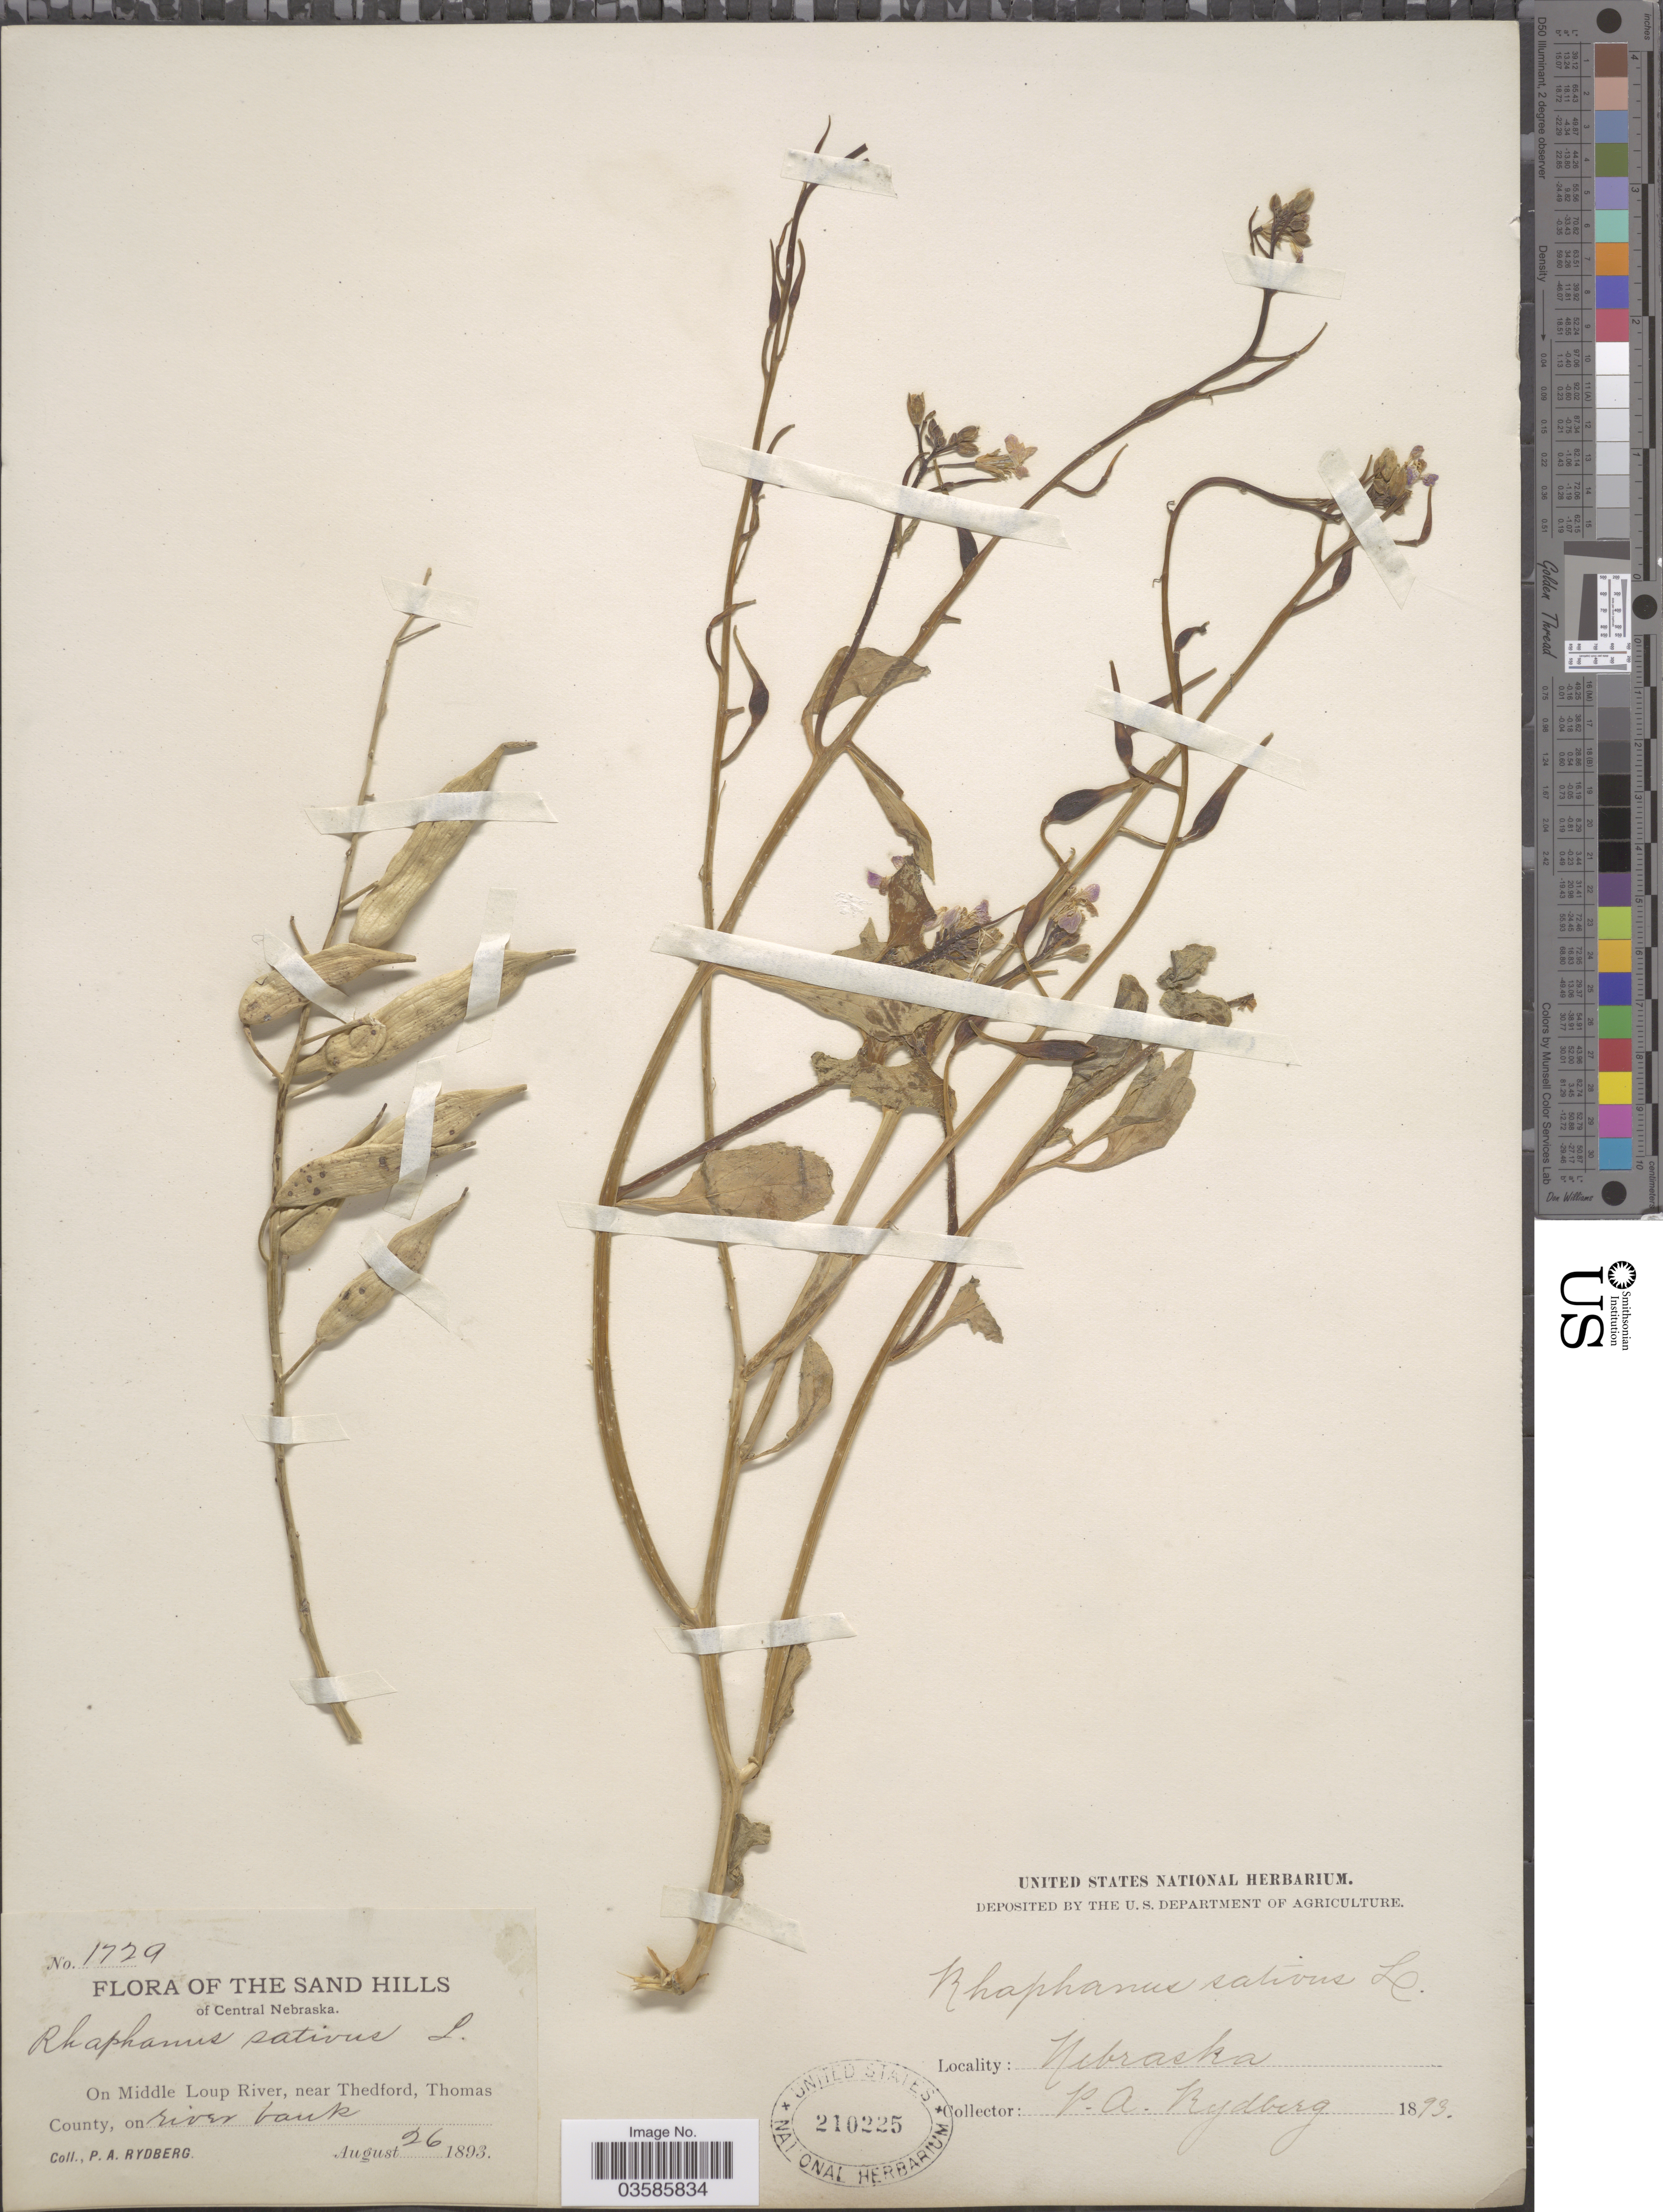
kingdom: Plantae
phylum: Tracheophyta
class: Magnoliopsida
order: Brassicales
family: Brassicaceae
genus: Raphanus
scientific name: Raphanus sativus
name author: L.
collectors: P. A. Rydberg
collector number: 1729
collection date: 1893-08-26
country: United States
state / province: Nebraska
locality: The Sand Hills of Central Nebraska. On Middle Loup River, near Thedford, Thomas County, on river bank.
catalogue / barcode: US 210225